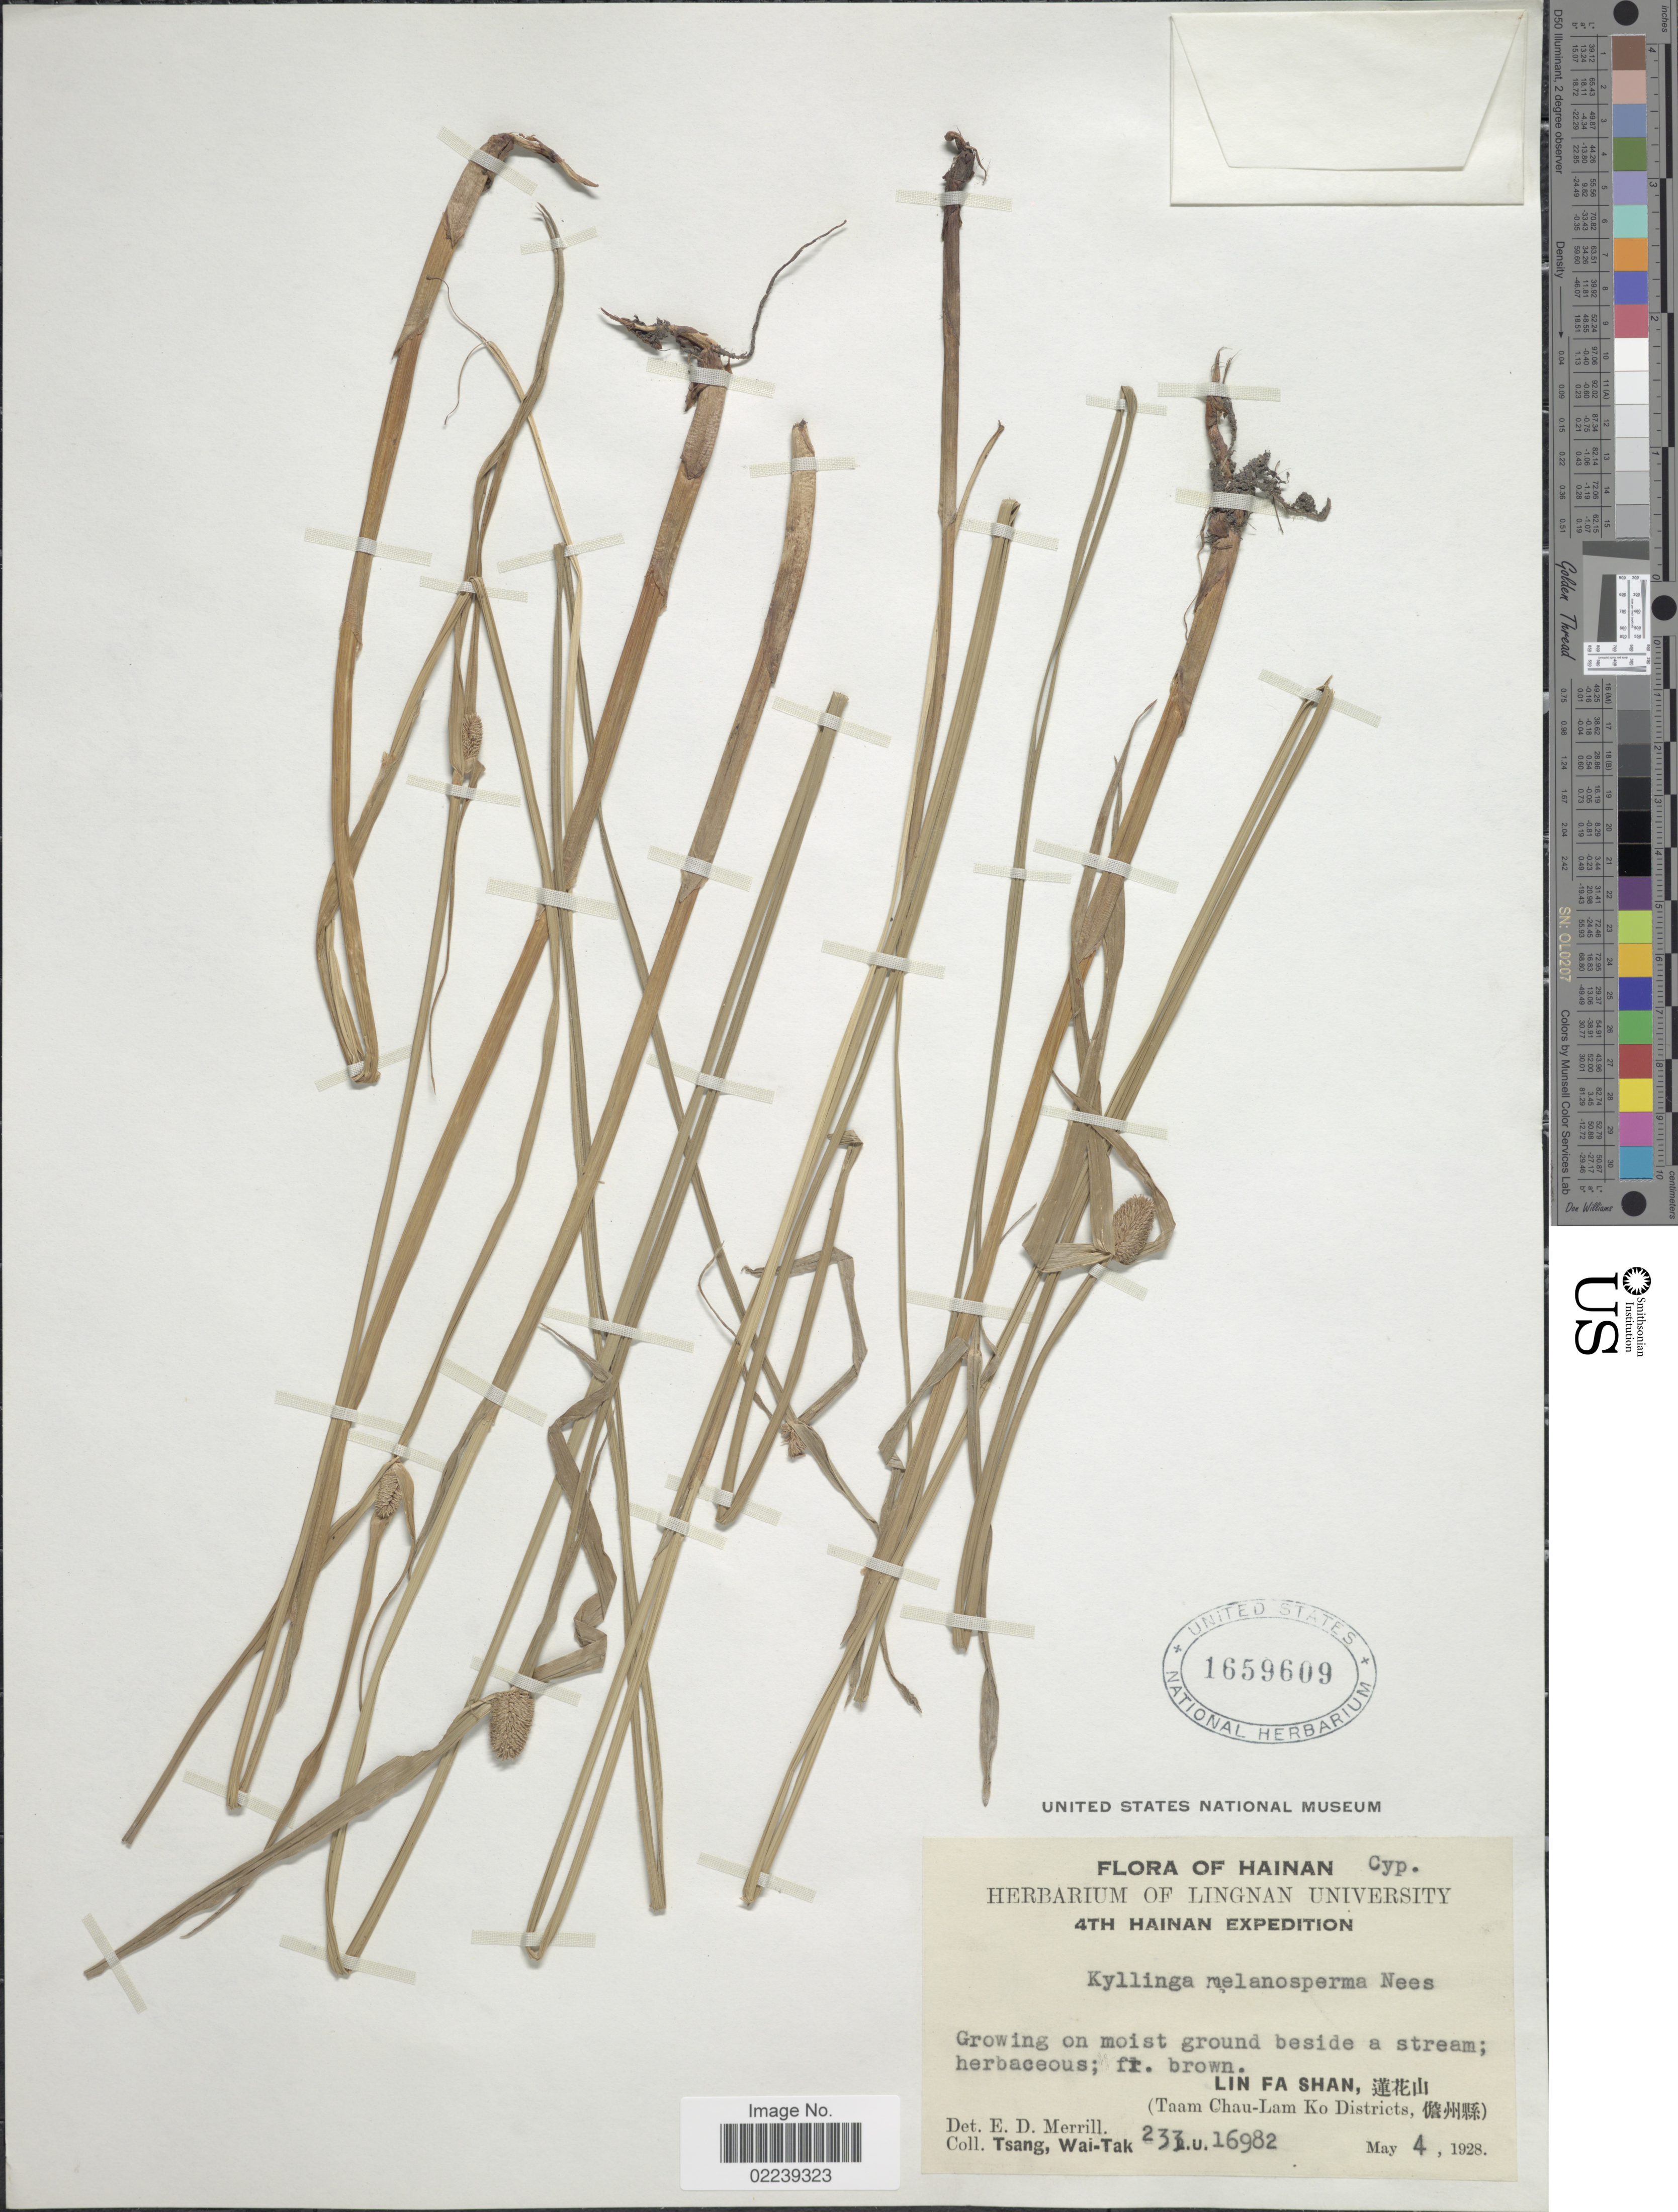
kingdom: Plantae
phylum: Tracheophyta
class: Liliopsida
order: Poales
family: Cyperaceae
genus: Cyperus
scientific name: Cyperus melanospermus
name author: (Nees) Valck. Sur.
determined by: Strong, M. T., (US), Smithsonian Institution - National Museum of Natural History (UNITED STATES)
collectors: W. T. Tsang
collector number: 233/L.U.16982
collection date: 1928-05-04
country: China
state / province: Hainan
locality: Lin Fa Shan (Taam Chau-Lam Ko District)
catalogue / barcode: US 1659609